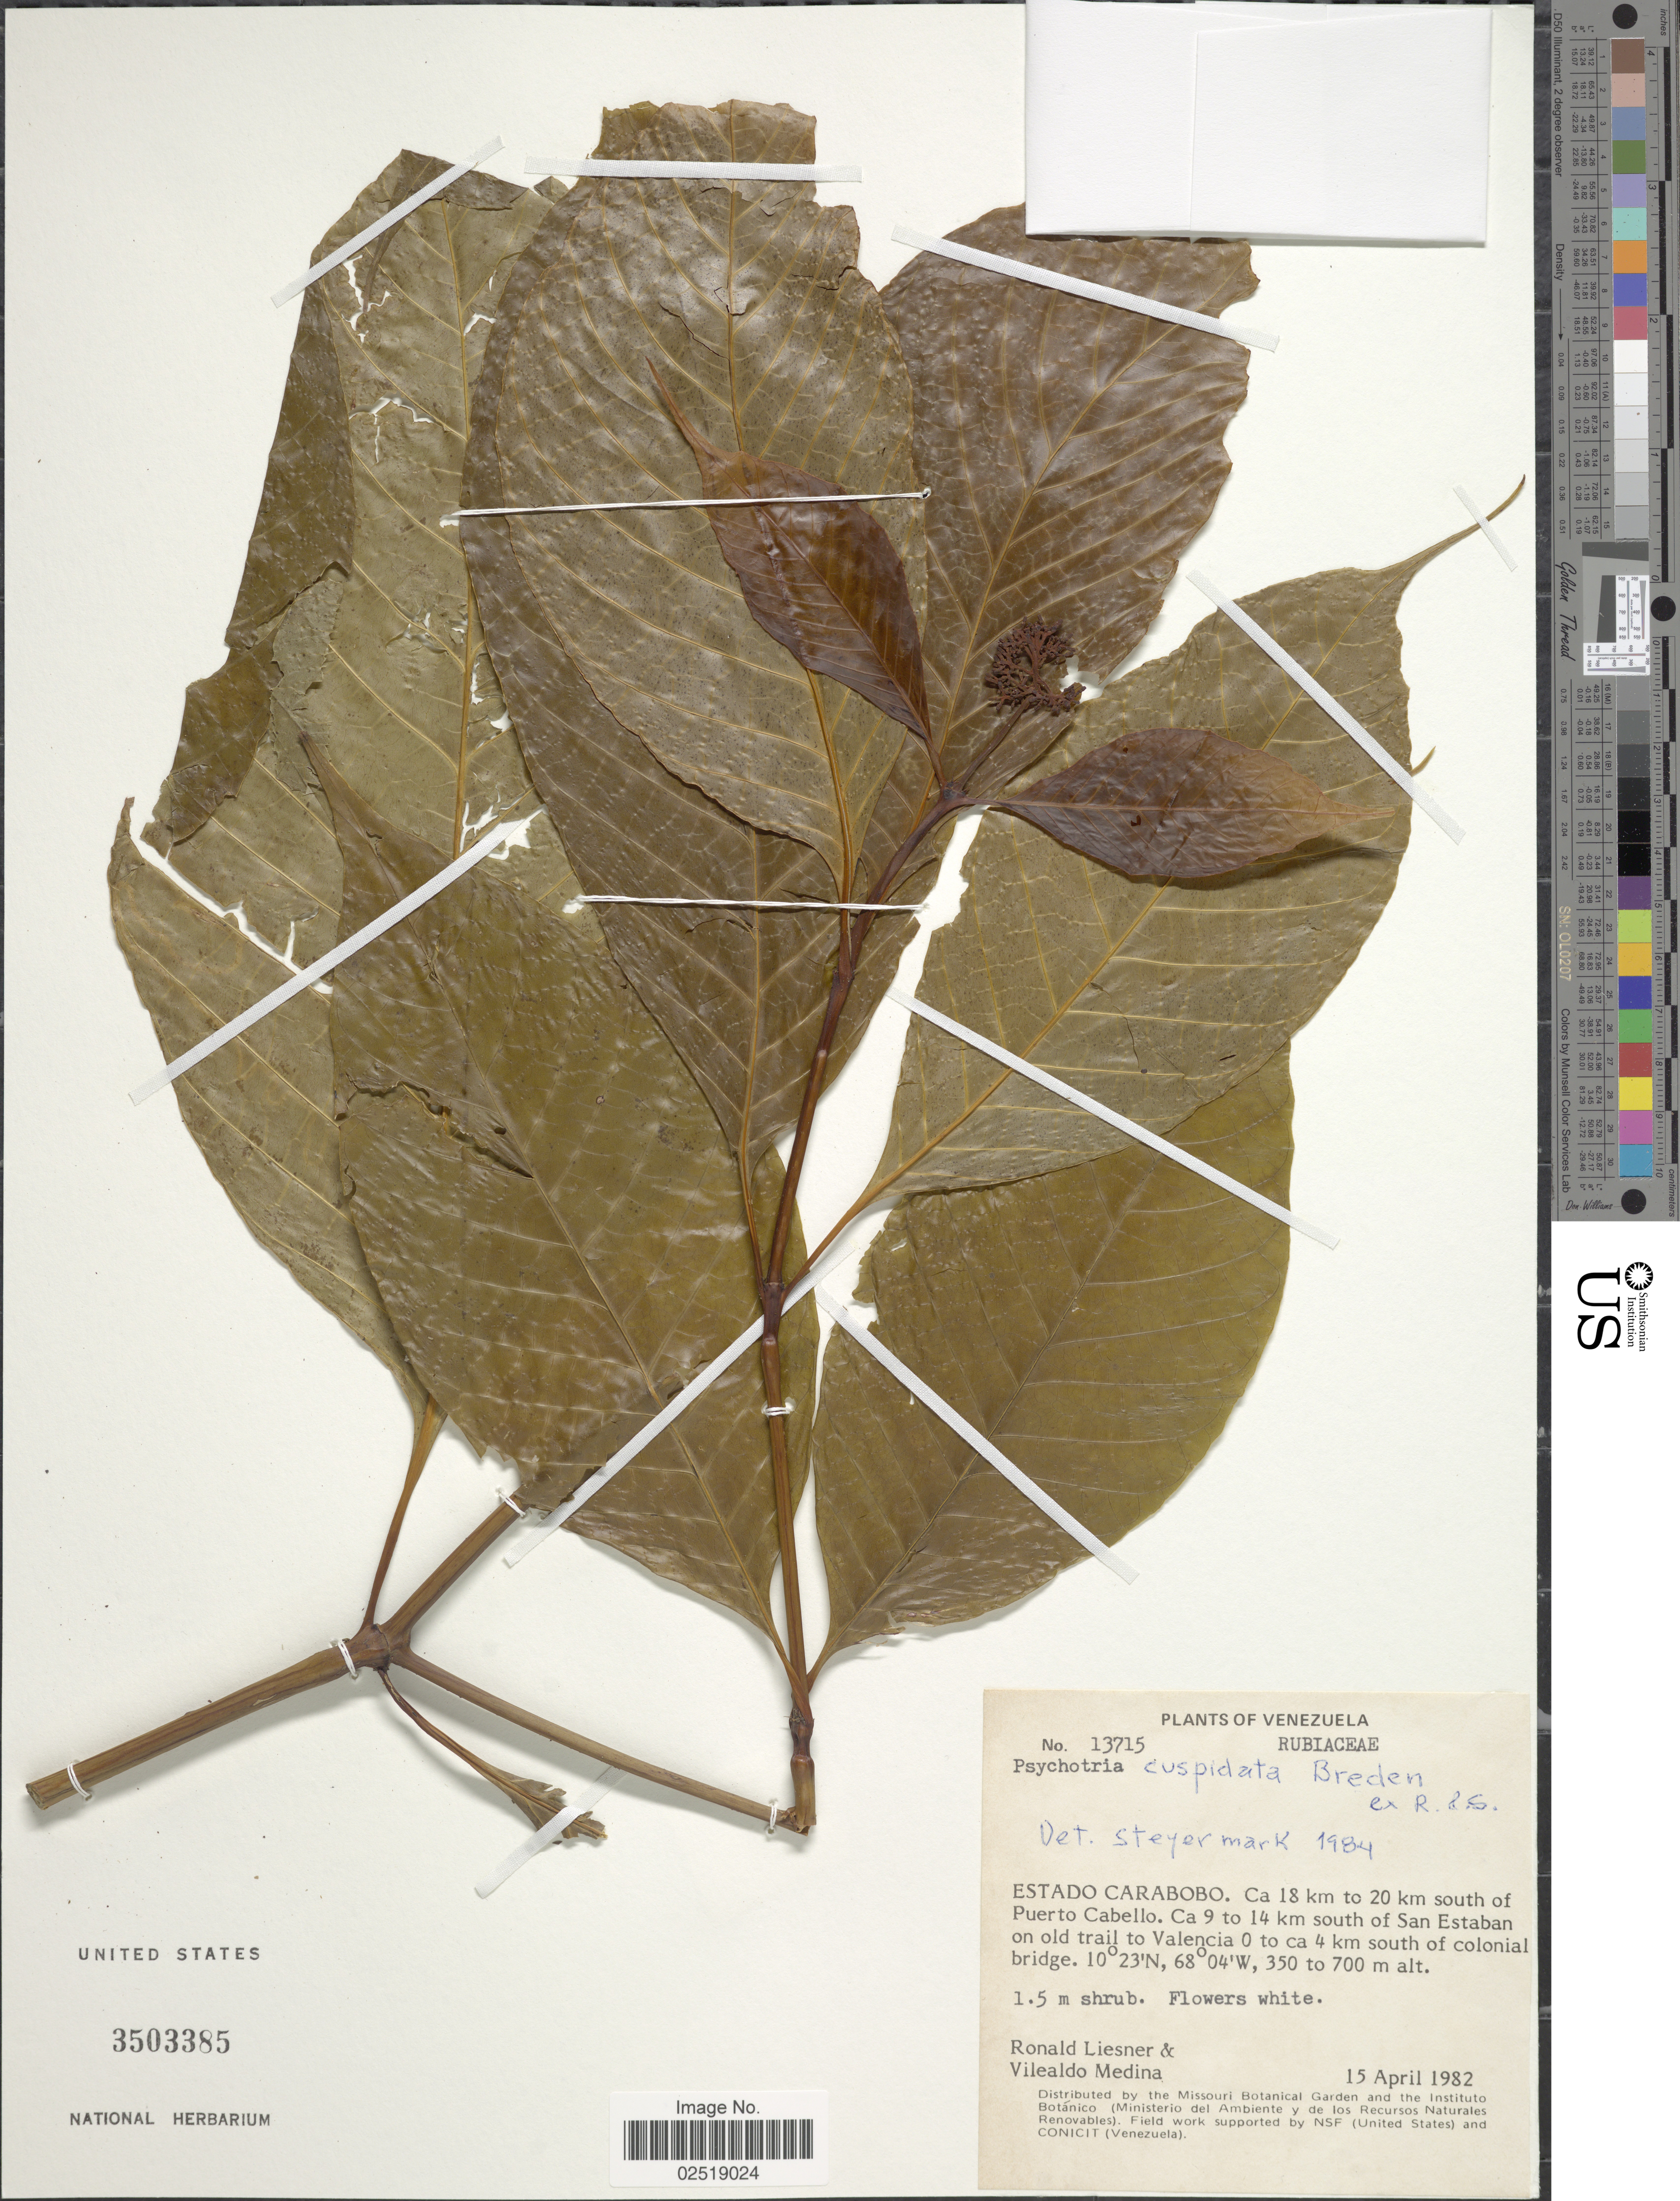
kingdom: Plantae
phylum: Tracheophyta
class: Magnoliopsida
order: Gentianales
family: Rubiaceae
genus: Psychotria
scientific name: Psychotria cuspidata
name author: Bredem. ex Schult.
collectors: R. L. Liesner & V. Medina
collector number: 13715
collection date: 1982-04-15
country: Venezuela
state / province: Carabobo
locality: Estado Carabobo. Ca 18 km to 20 km south of Puerto Cabello. Ca 9 to 14 km south of San Estaban on old trail to Valencia 0 to ca 4 km south of colonial bridge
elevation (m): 350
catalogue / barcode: US 3503385